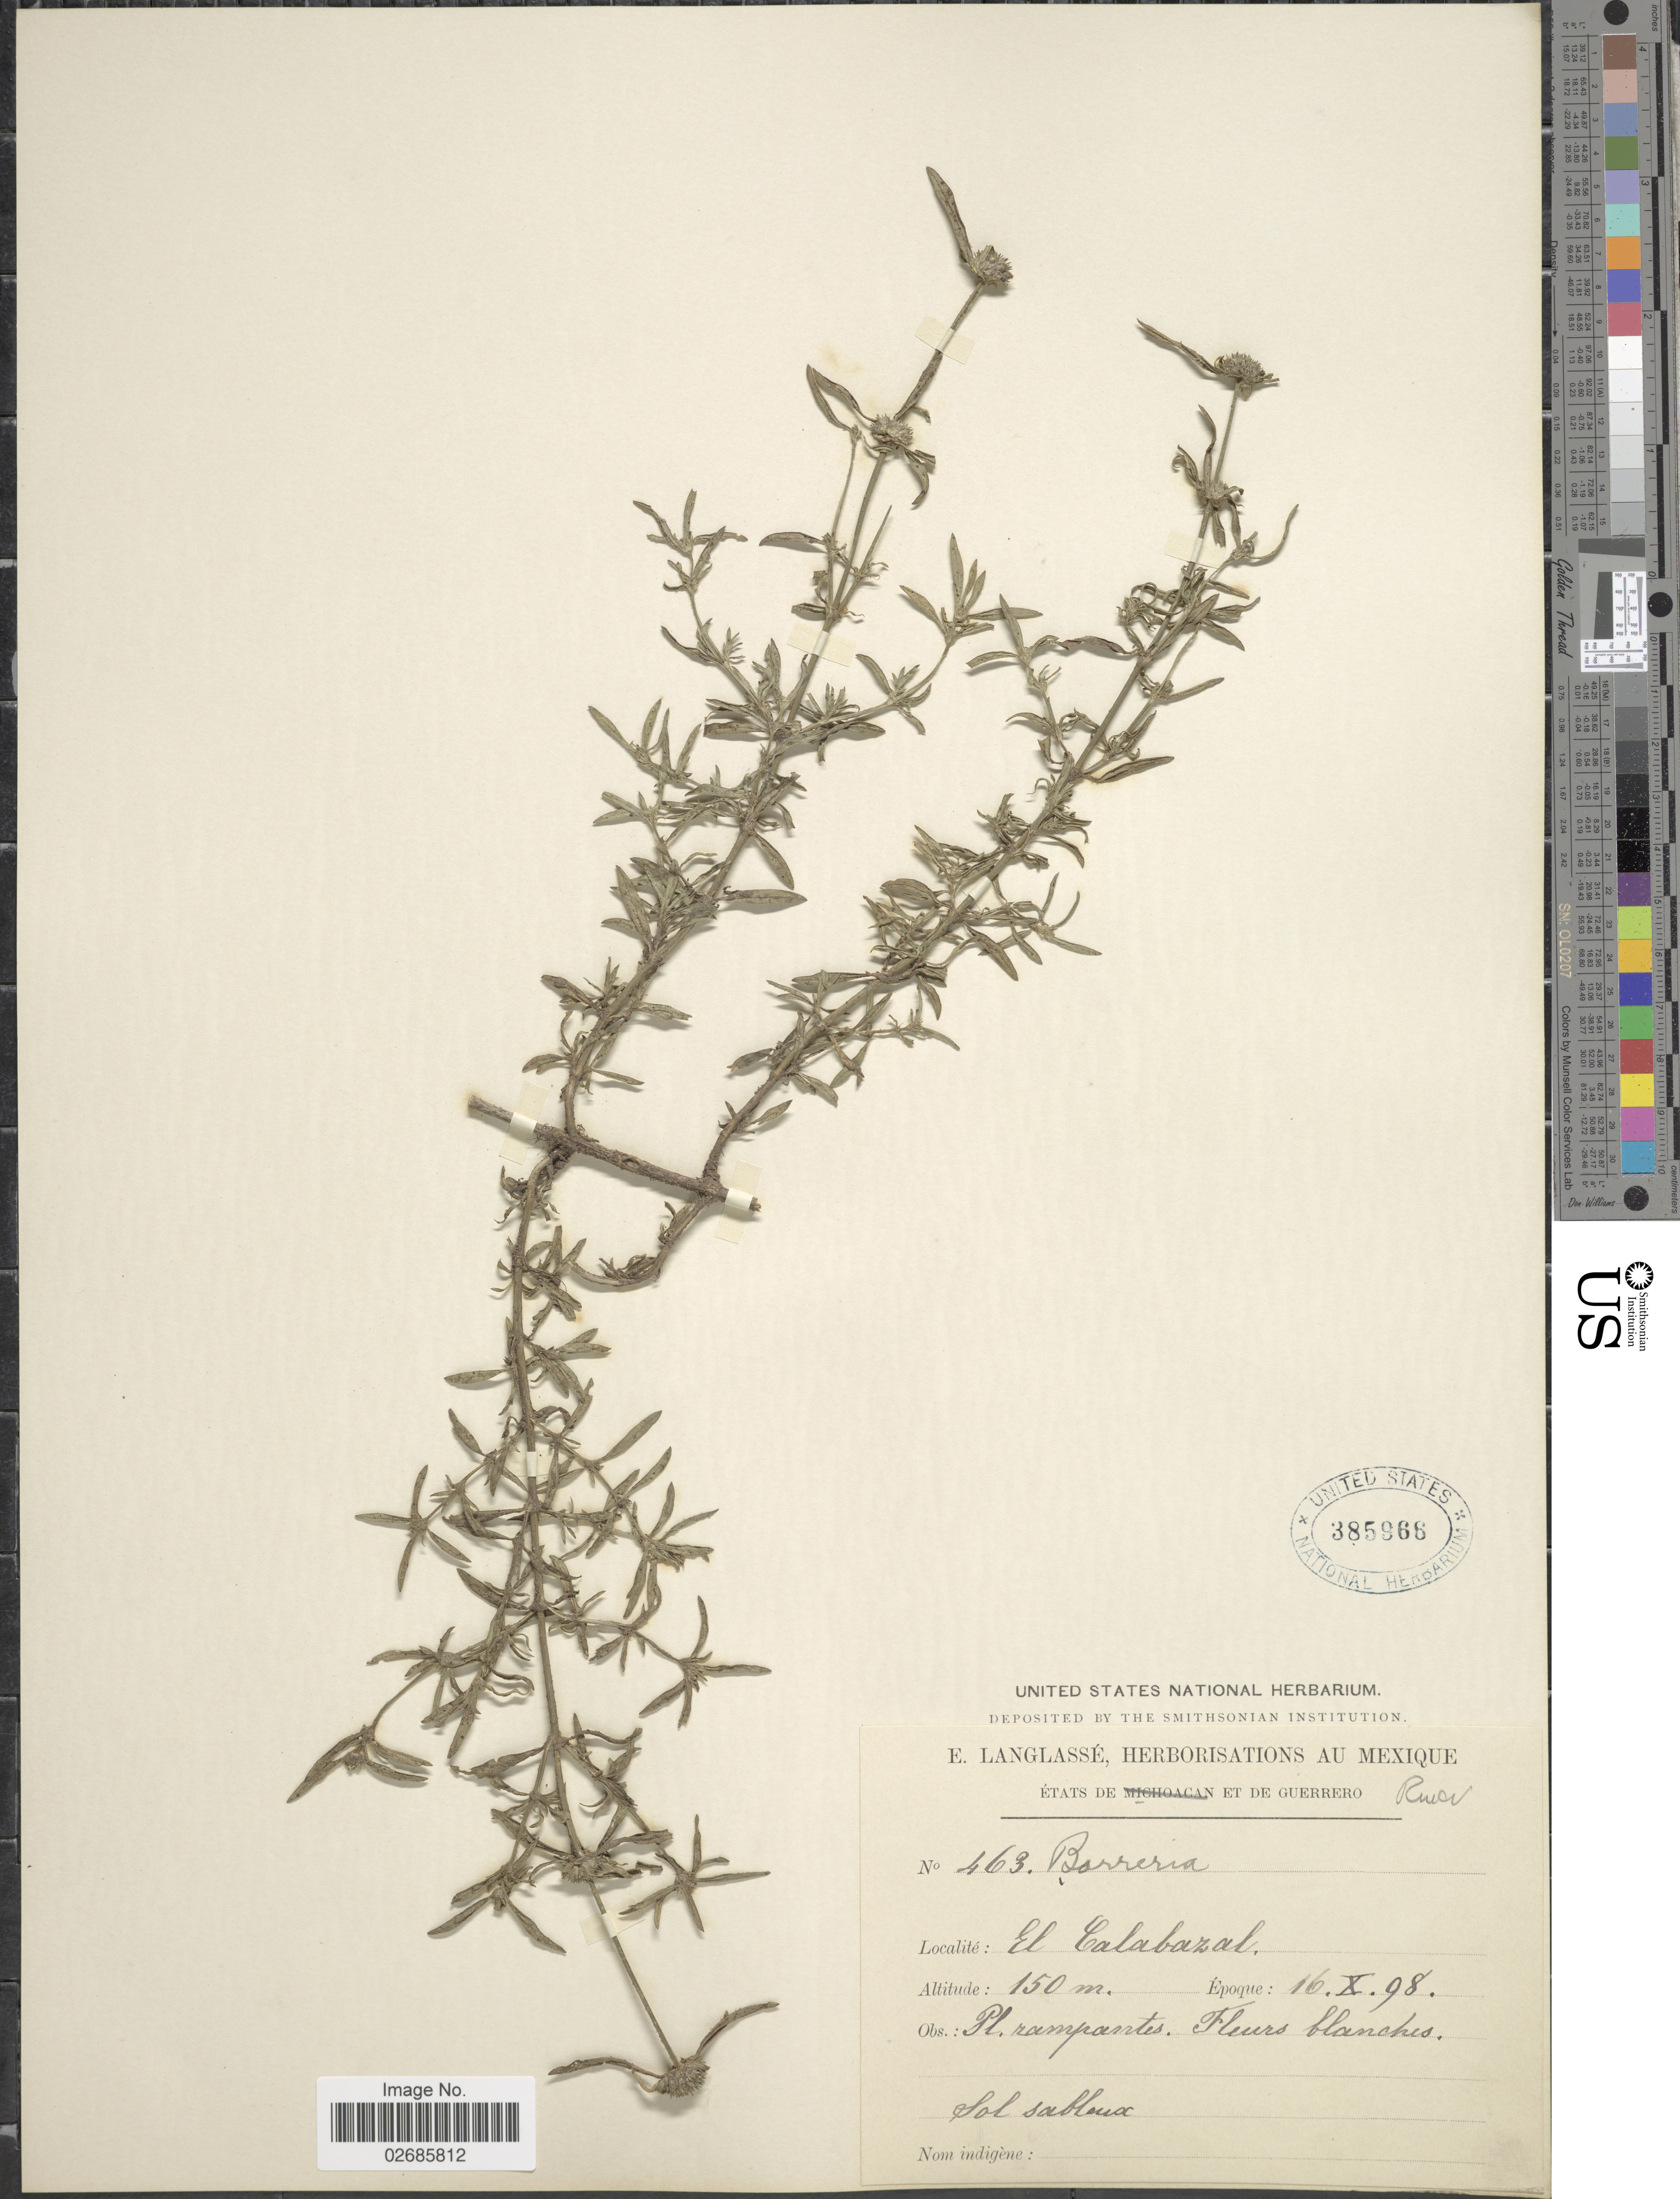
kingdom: Plantae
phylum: Tracheophyta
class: Magnoliopsida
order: Gentianales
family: Rubiaceae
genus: Borreria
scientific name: Borreria sp.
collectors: E. Langlassé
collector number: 463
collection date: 1898-10-16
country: Mexico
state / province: Guerrero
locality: El Calabazal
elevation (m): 150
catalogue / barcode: US 385966